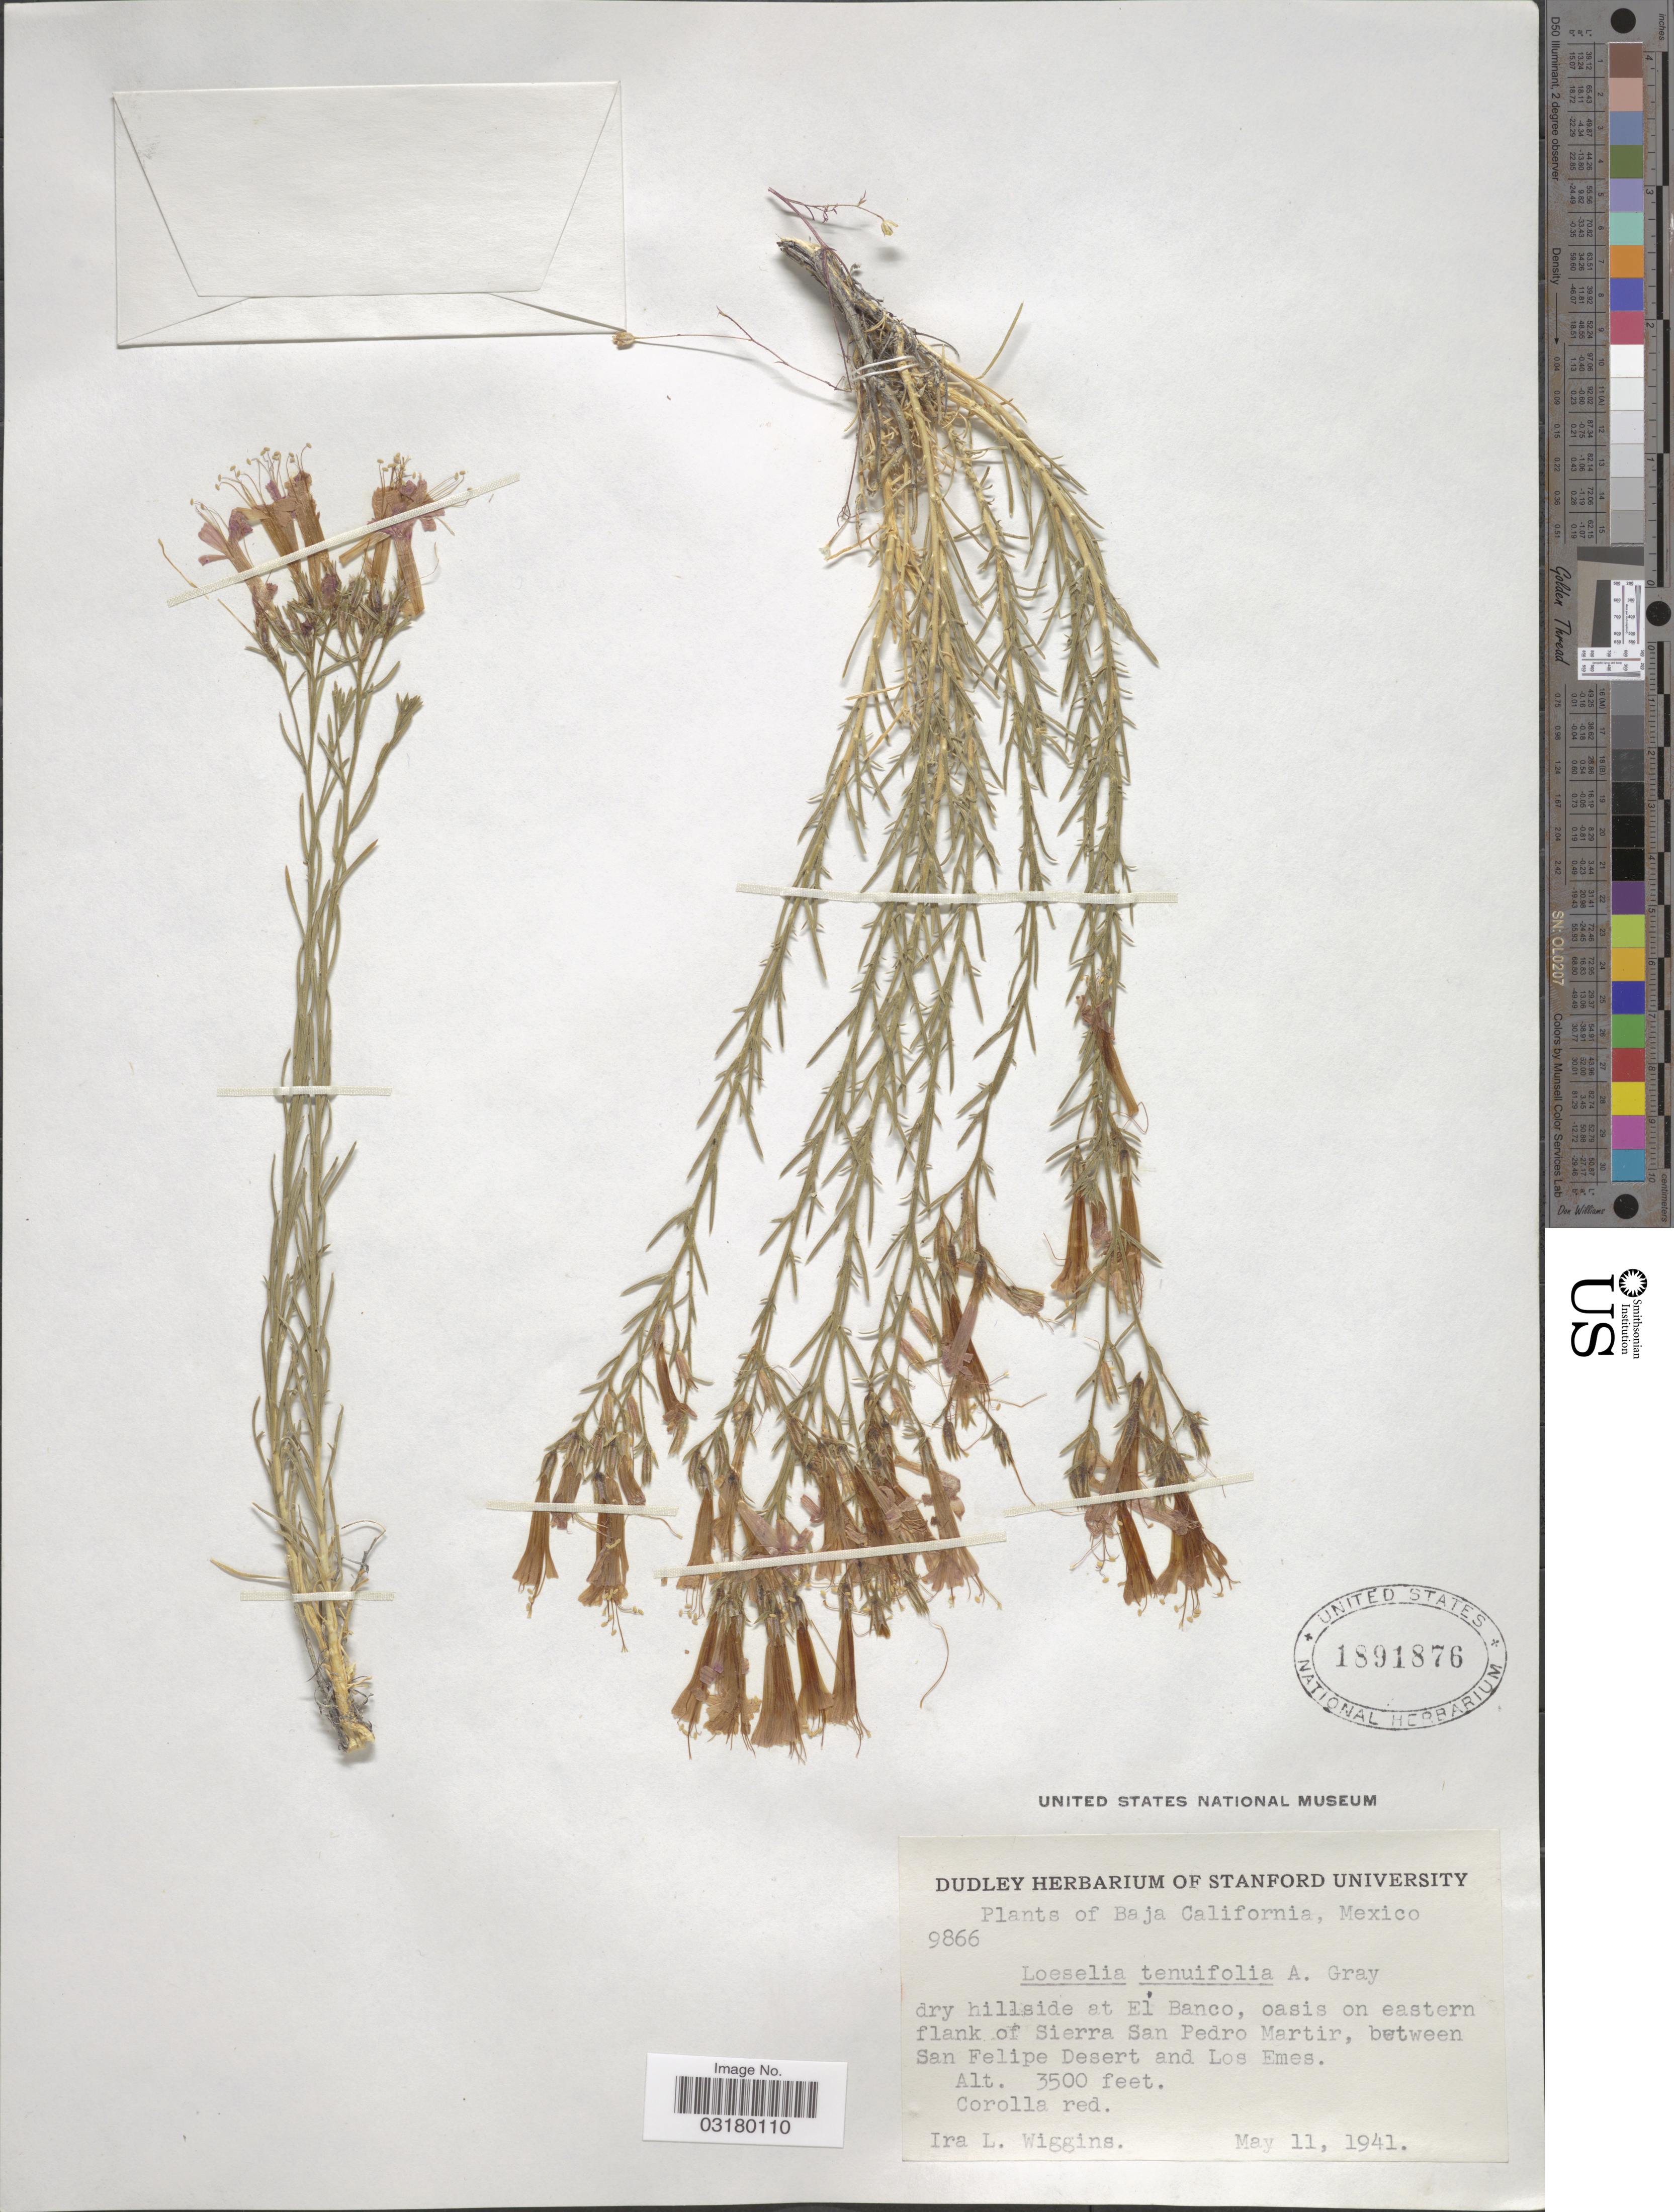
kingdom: Plantae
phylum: Tracheophyta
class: Magnoliopsida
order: Ericales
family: Polemoniaceae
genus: Ipomopsis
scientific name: Ipomopsis tenuifolia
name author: (A. Gray) V.E. Grant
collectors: I. L. Wiggins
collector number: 9866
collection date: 1941-05-11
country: Mexico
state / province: Baja California Norte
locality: At El Banco, oasis on eastern flank of Sierra San Pedro Martir, between San Felipe Desert and Los Emes.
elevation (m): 1067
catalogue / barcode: US 1891876